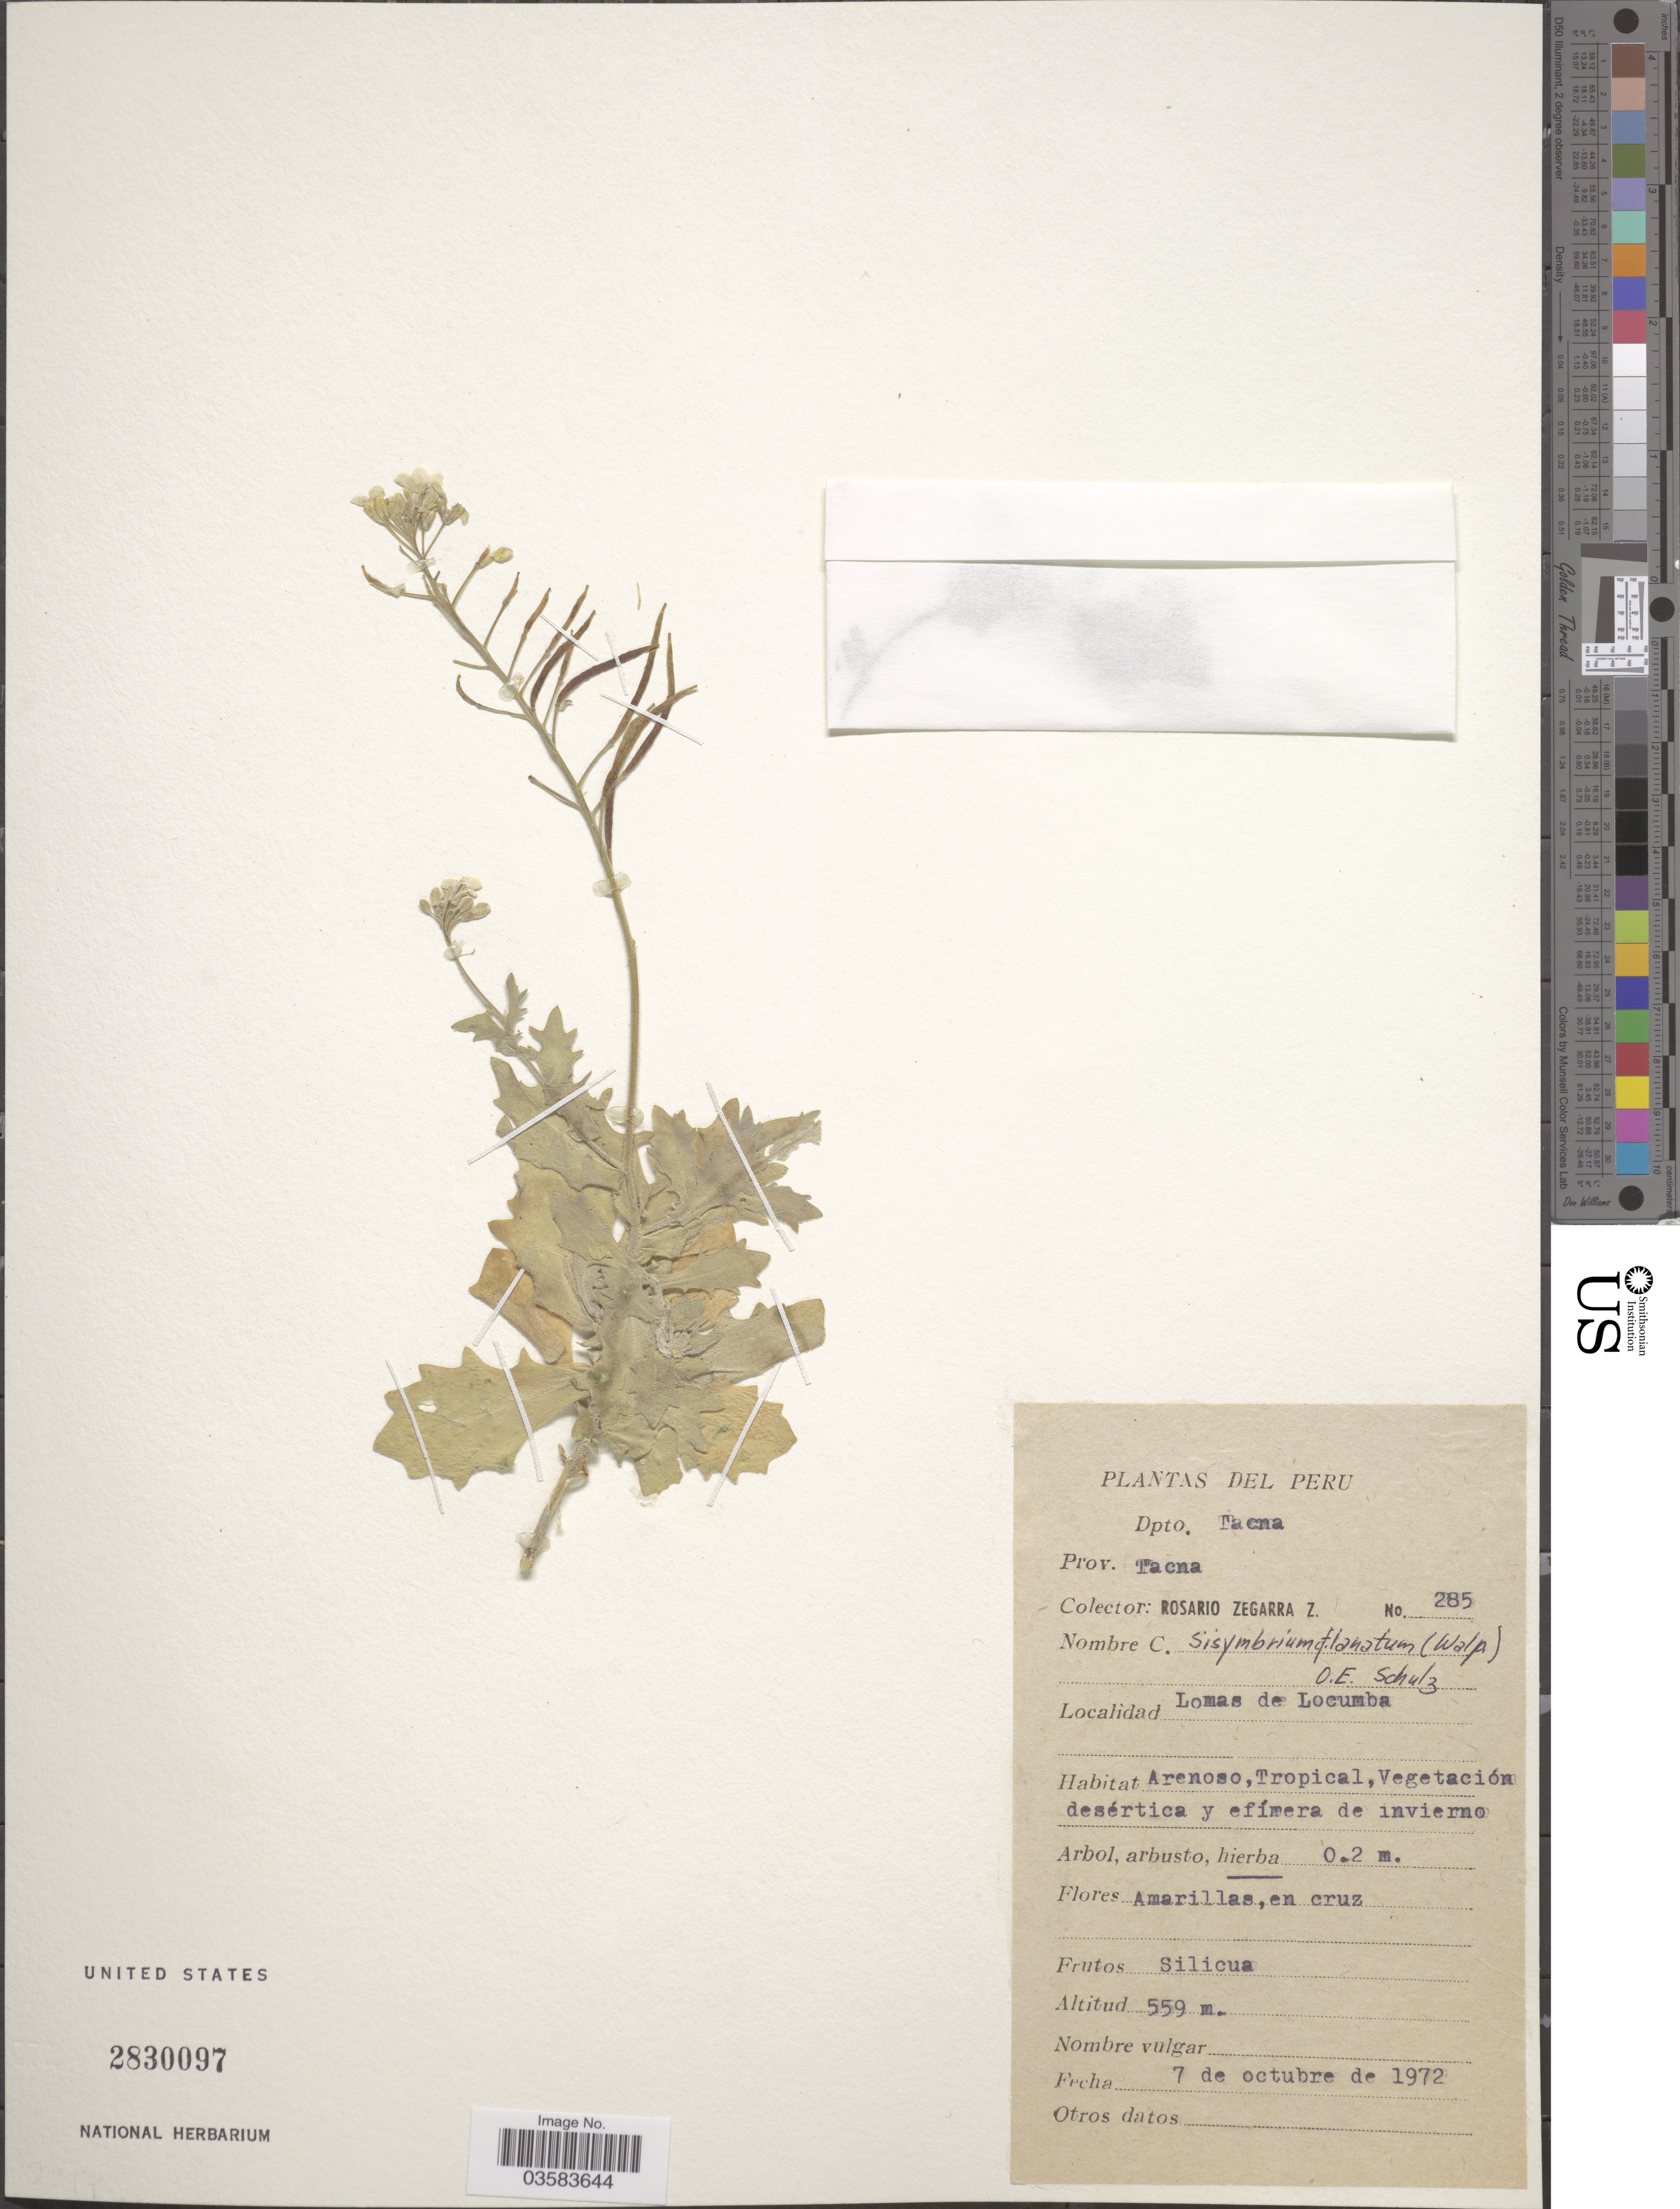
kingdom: Plantae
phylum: Tracheophyta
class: Magnoliopsida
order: Brassicales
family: Brassicaceae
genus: Neuontobotrys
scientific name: Neuontobotrys lanata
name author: (Walpers) Al-Shehbaz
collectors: R. Zegarra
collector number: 285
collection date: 1972-10-07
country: Peru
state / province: Tacna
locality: Dpto. Tacna. Lomas de Locumba.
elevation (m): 559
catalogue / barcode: US 2830097